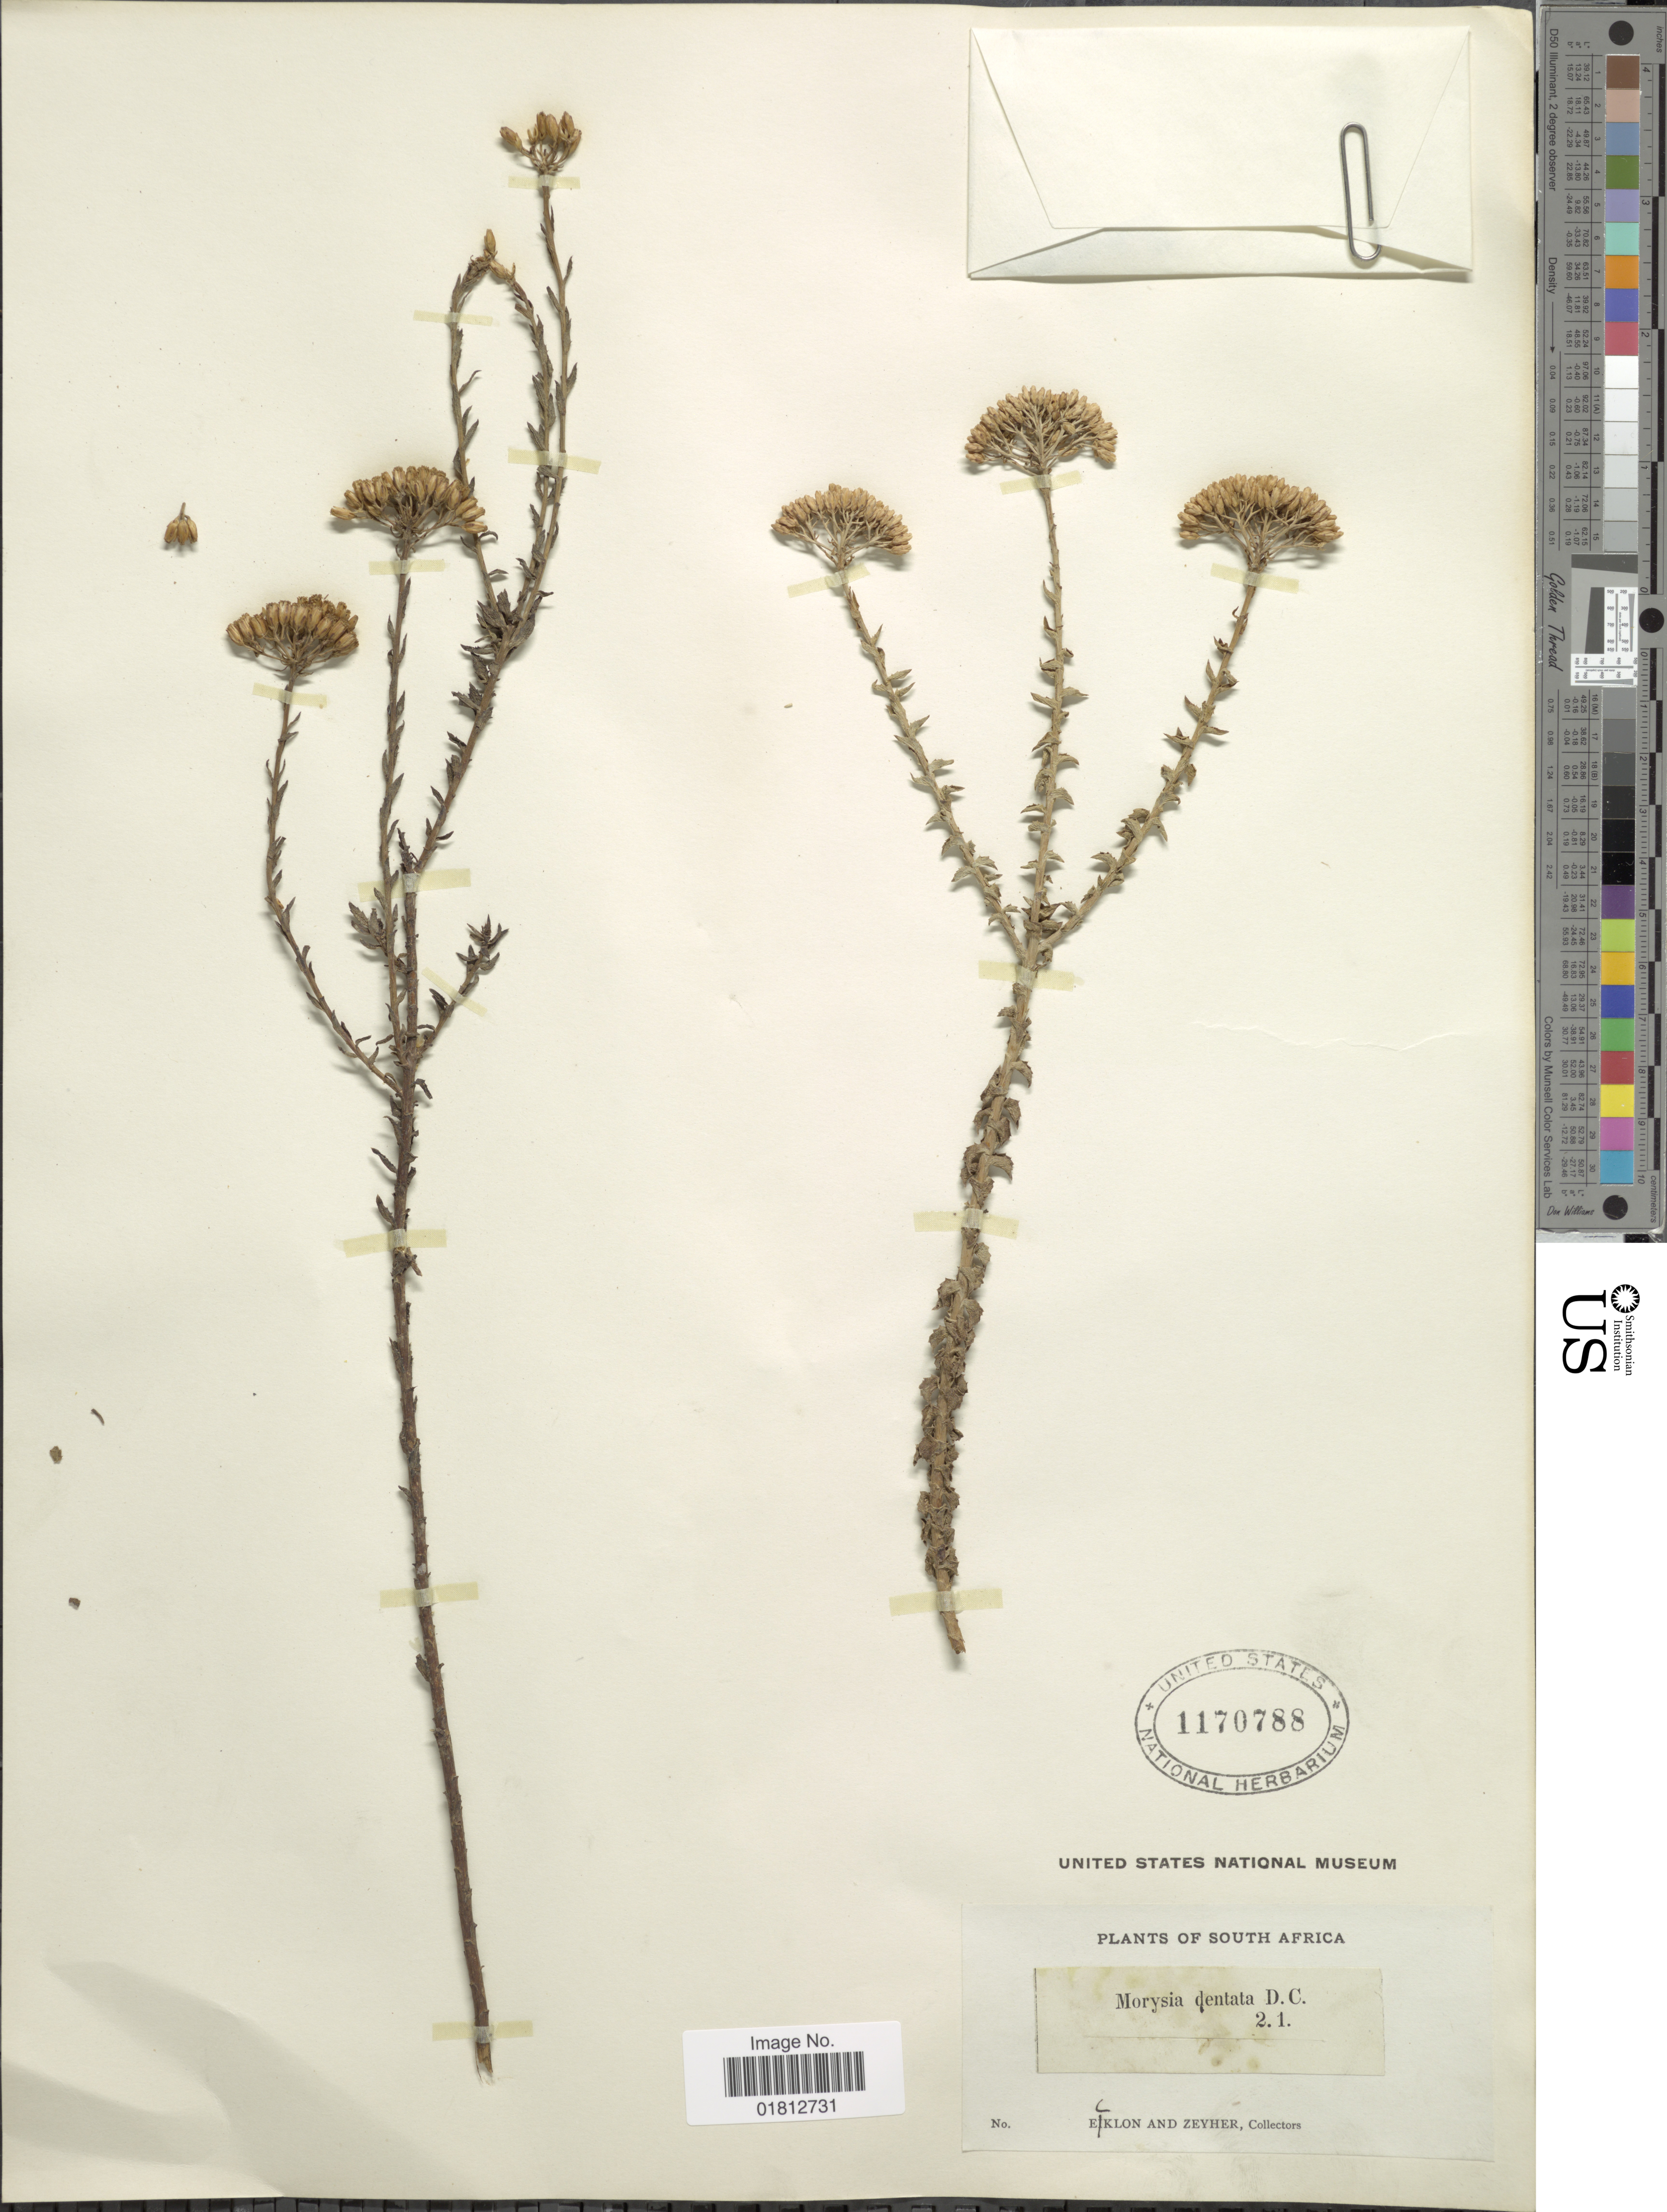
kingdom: Plantae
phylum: Tracheophyta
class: Magnoliopsida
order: Asterales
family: Asteraceae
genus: Athanasia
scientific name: Athanasia dentata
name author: (L.) L.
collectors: -. Ecklon & -. Zeyher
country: South Africa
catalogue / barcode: US 1170788